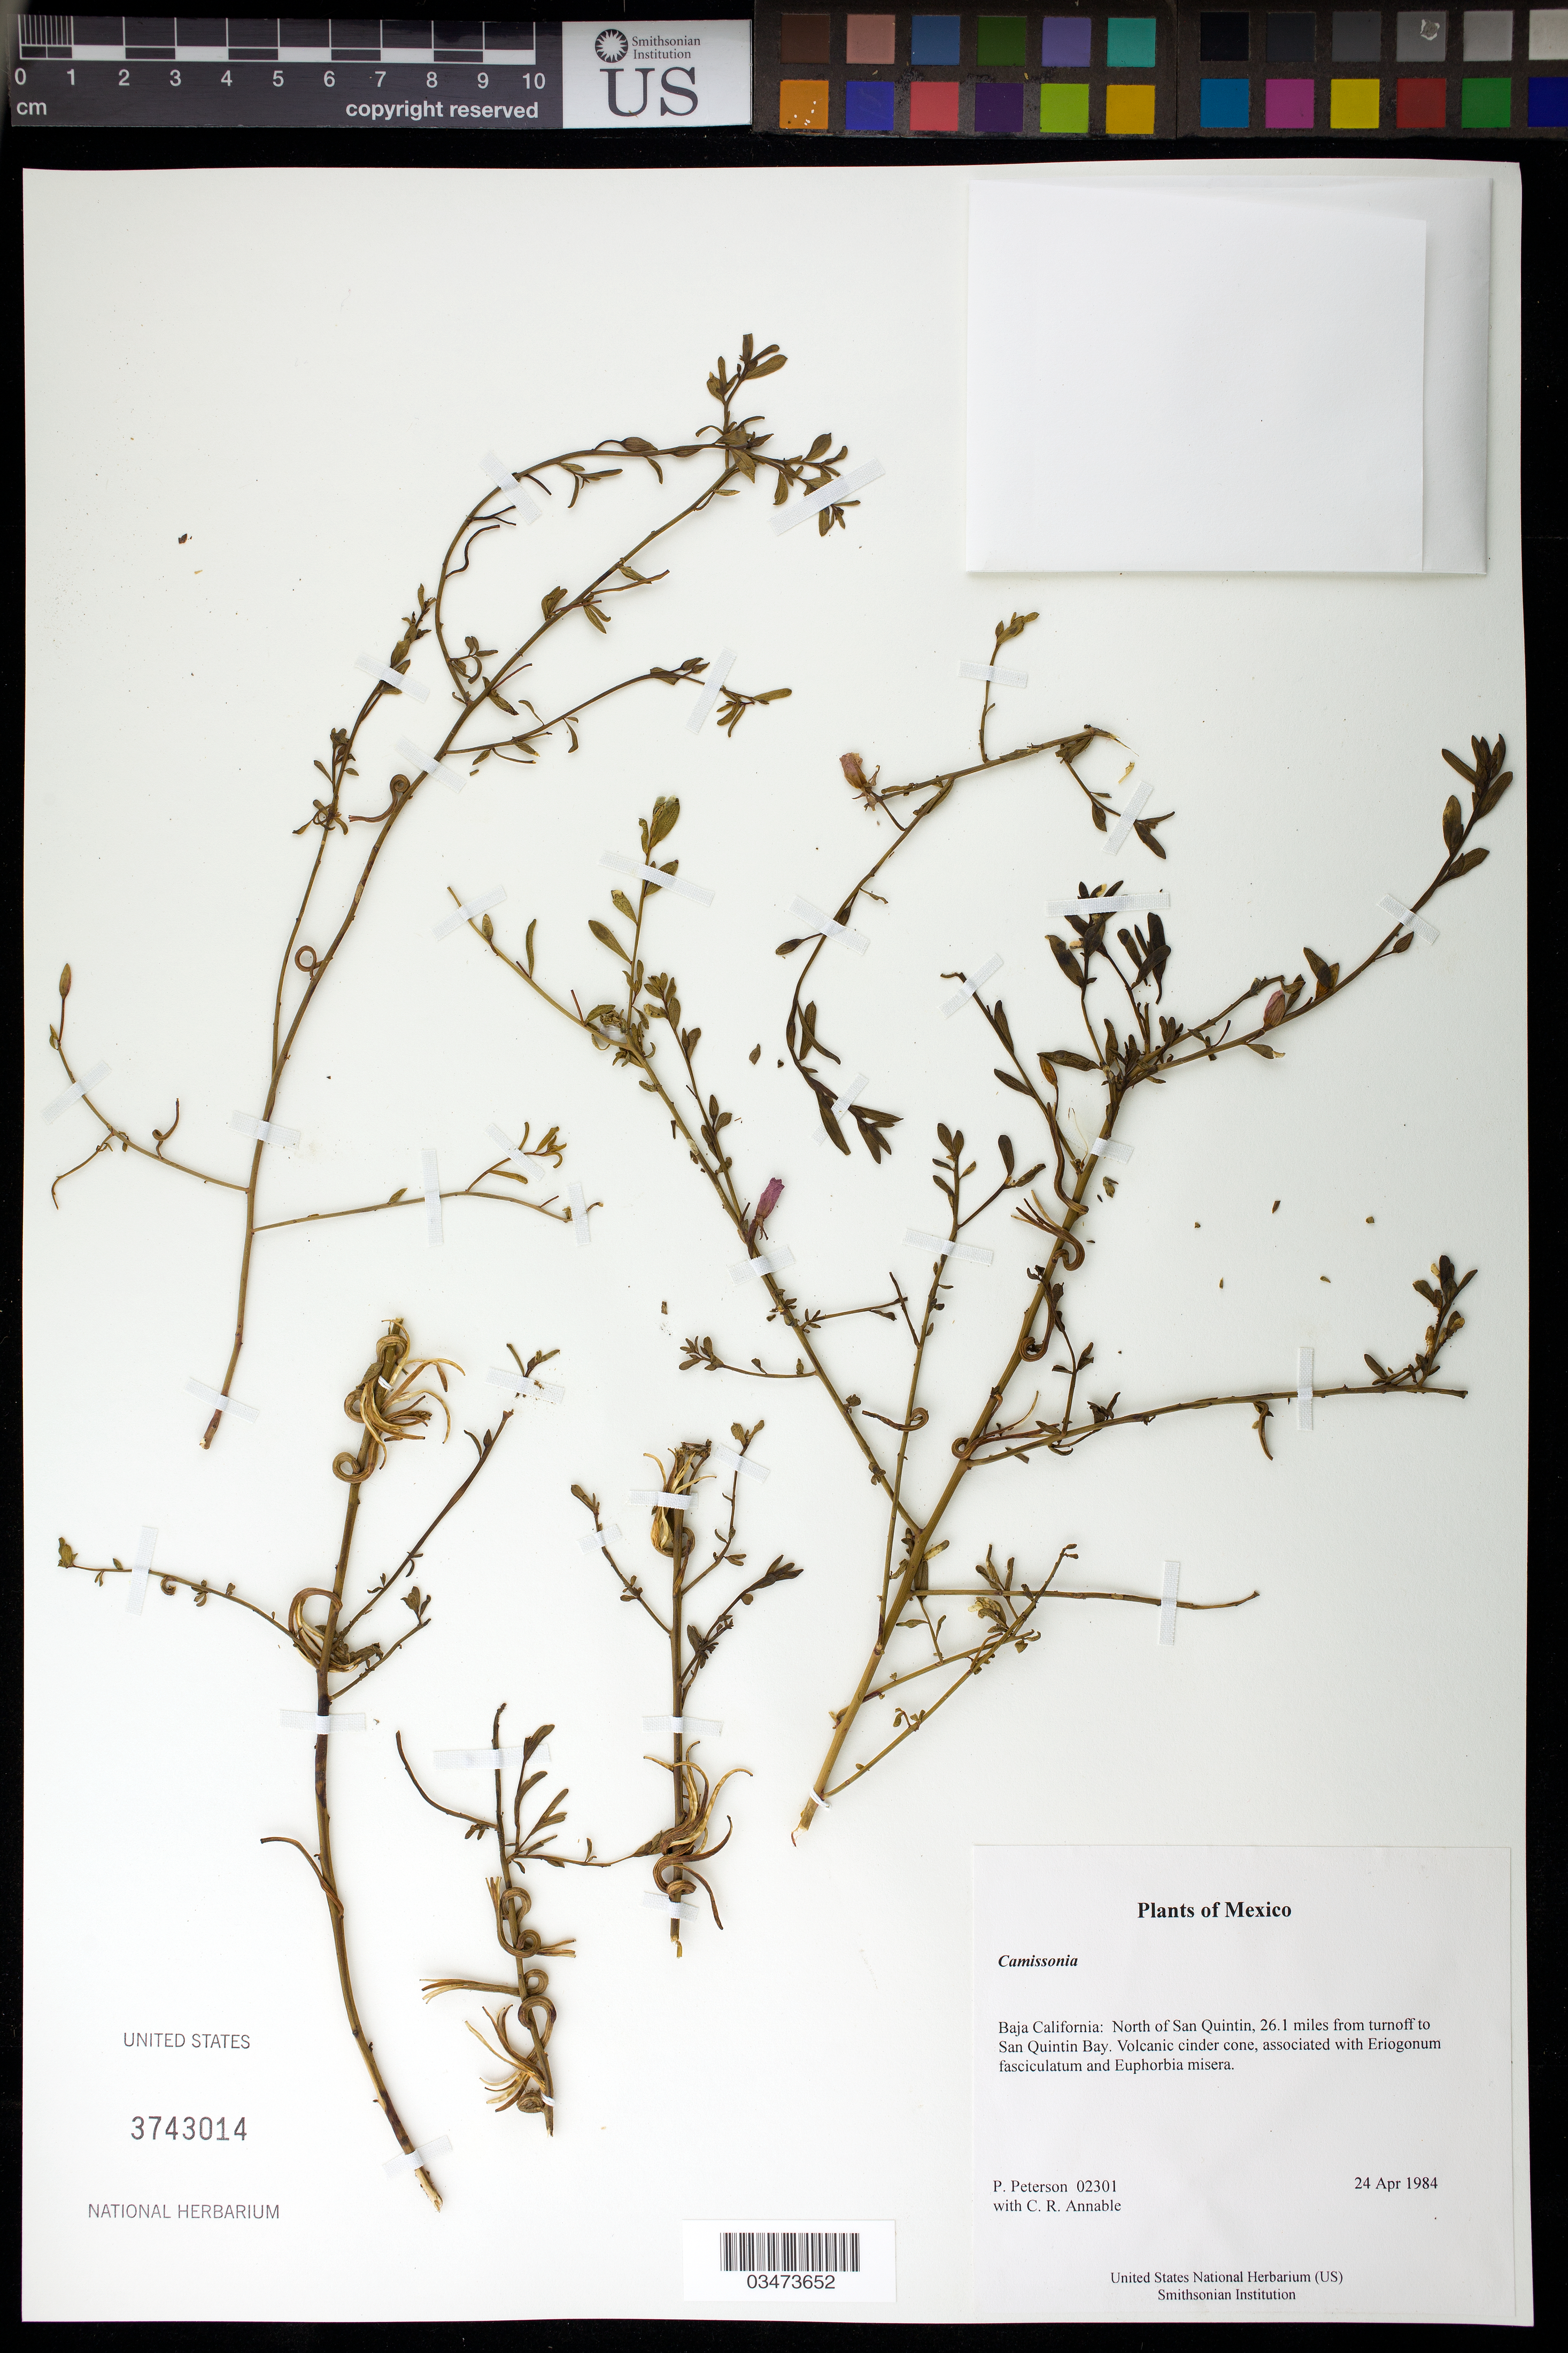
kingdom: Plantae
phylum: Tracheophyta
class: Magnoliopsida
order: Myrtales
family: Onagraceae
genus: Eulobus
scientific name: Eulobus crassifolius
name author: (Greene) W.L. Wagner & Hoch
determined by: Wagner, W. L., (BOT), Smithsonian Institution - National Museum of Natural History (UNITED STATES)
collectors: P. M. Peterson & C. R. Annable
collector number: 02301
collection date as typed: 24 Apr 1984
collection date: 1984-04-24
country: Mexico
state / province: Baja California Norte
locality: North of San Quintin, 26.1 miles from turnoff to San Quintin Bay.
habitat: Volcanic cinder cone, associated with Eriogonum fasciculatum and Euphorbia misera.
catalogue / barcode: US 3743014